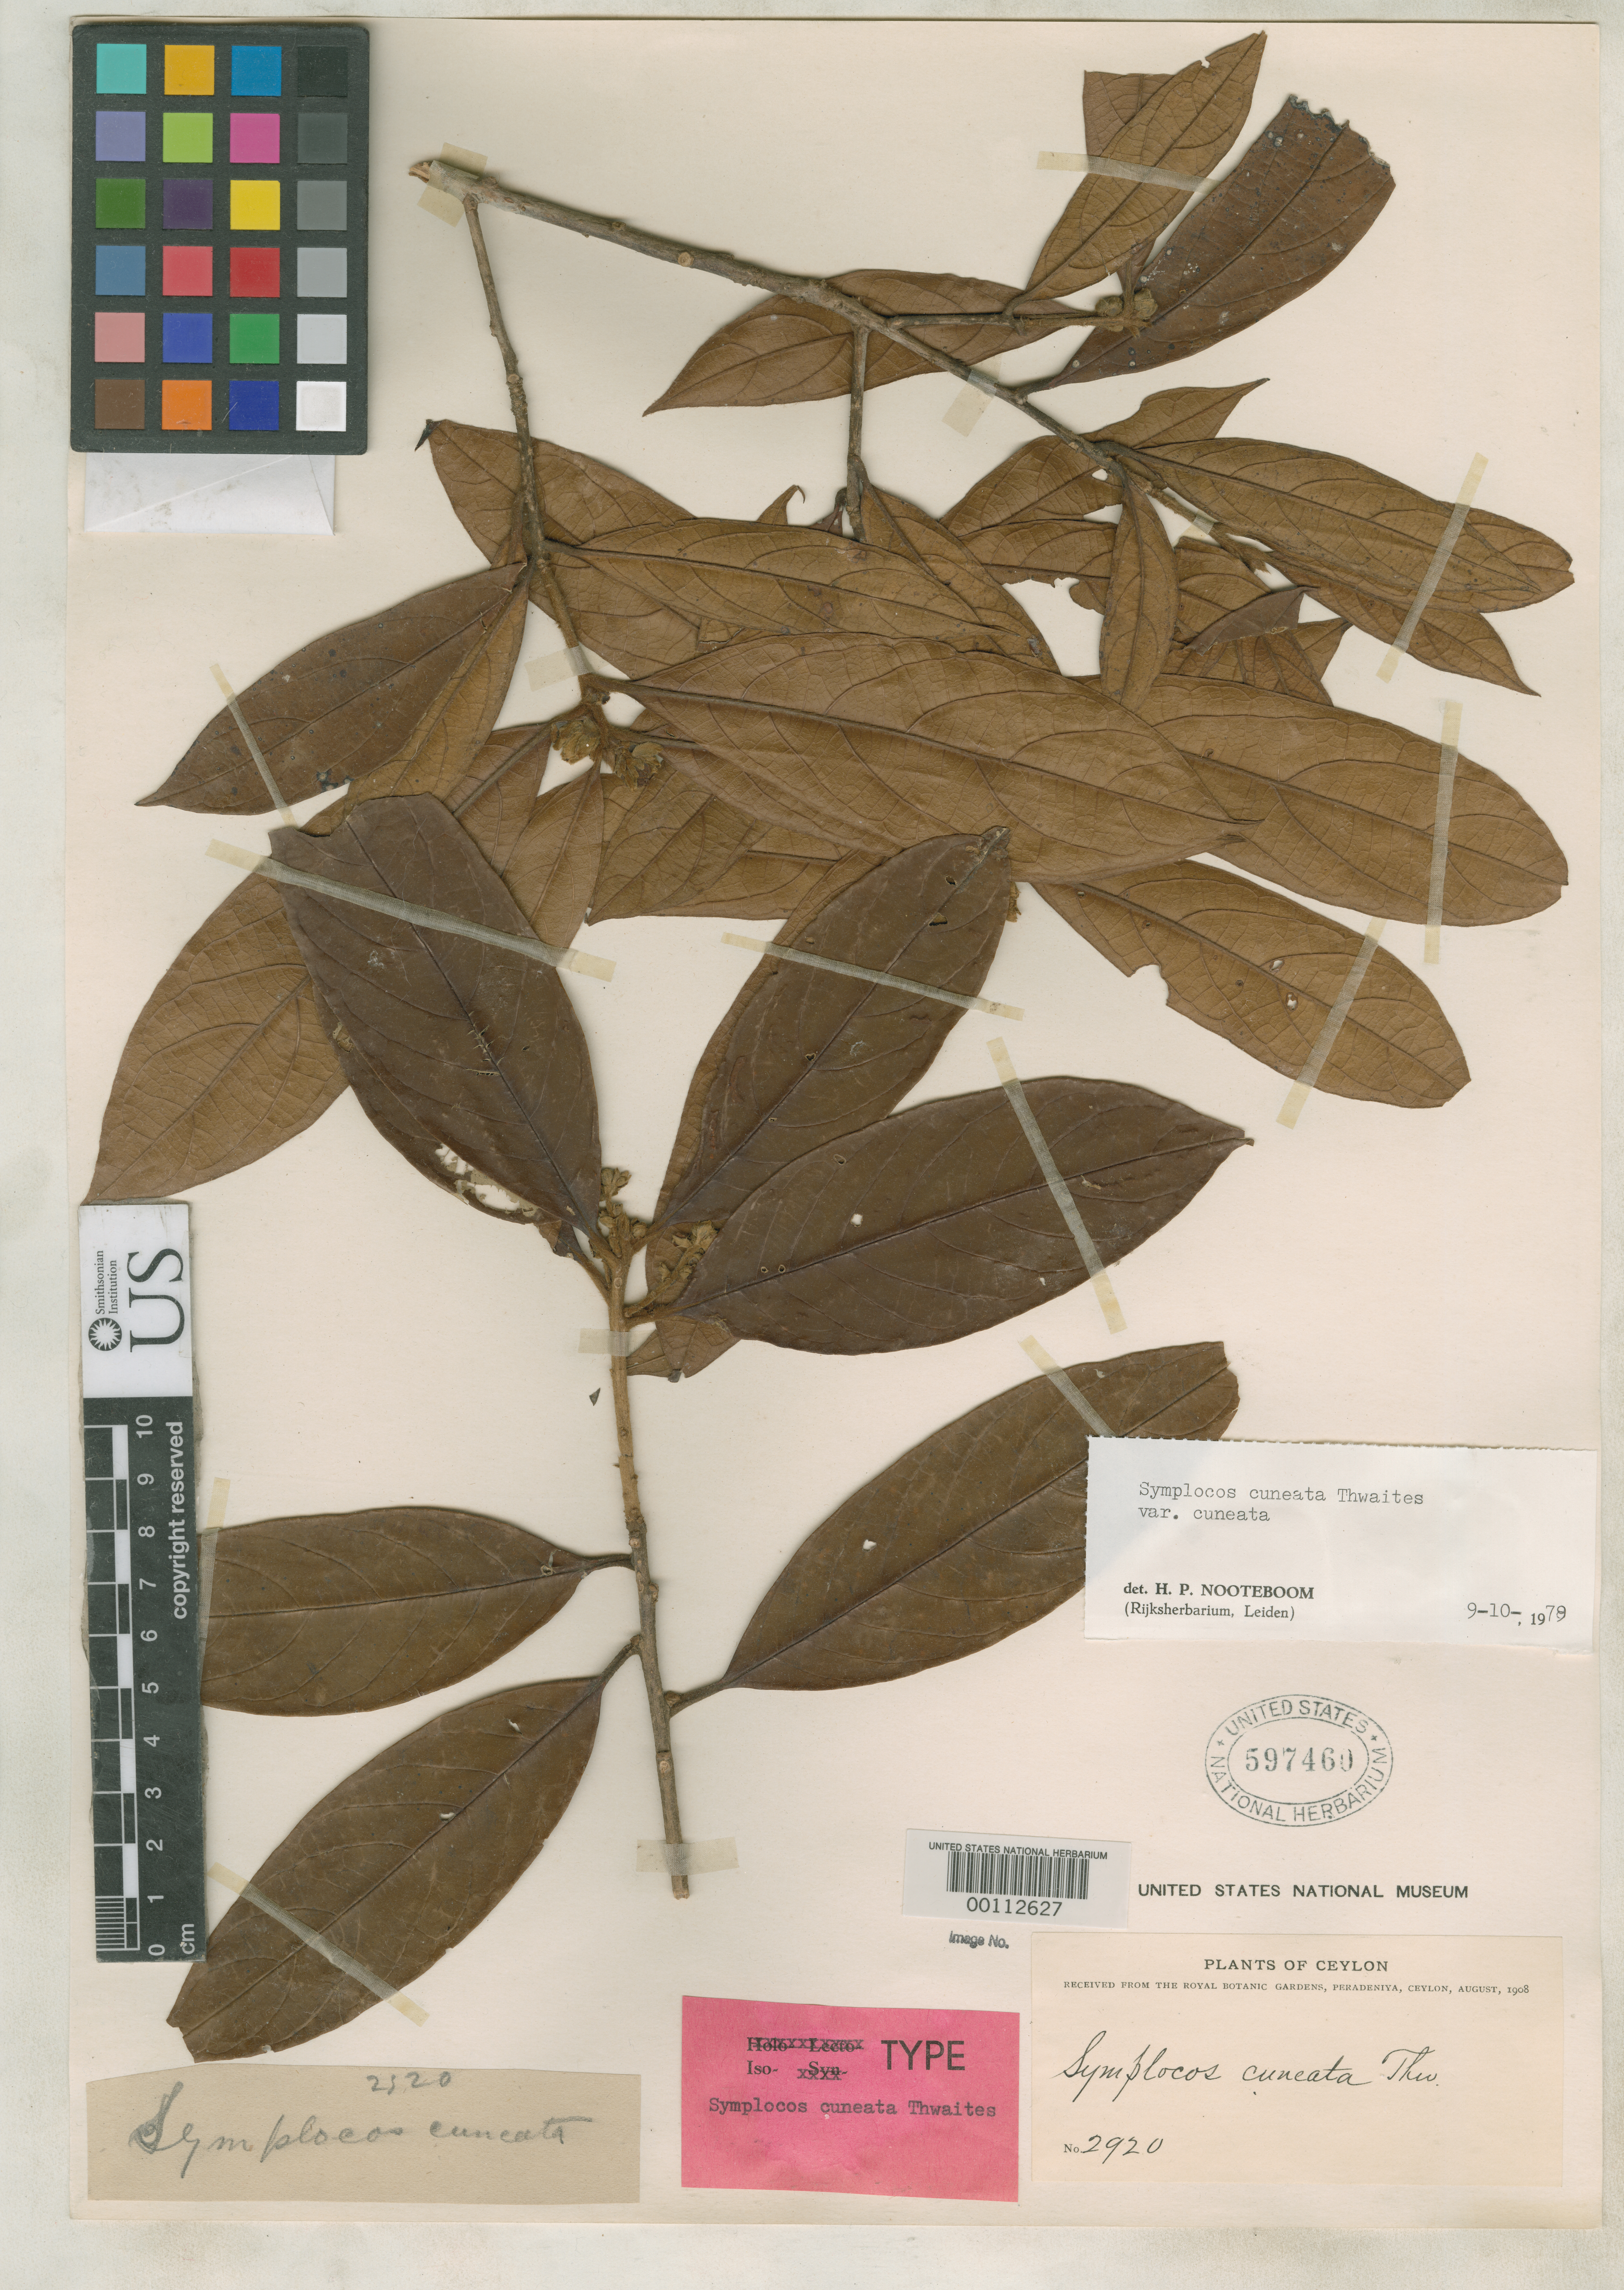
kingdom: Plantae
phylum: Tracheophyta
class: Magnoliopsida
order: Ericales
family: Symplocaceae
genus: Symplocos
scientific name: Symplocos cuneata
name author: Thwaites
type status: Isotype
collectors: G. H. K. Thwaites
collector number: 2920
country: Sri Lanka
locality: "Ceylon"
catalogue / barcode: US 597460